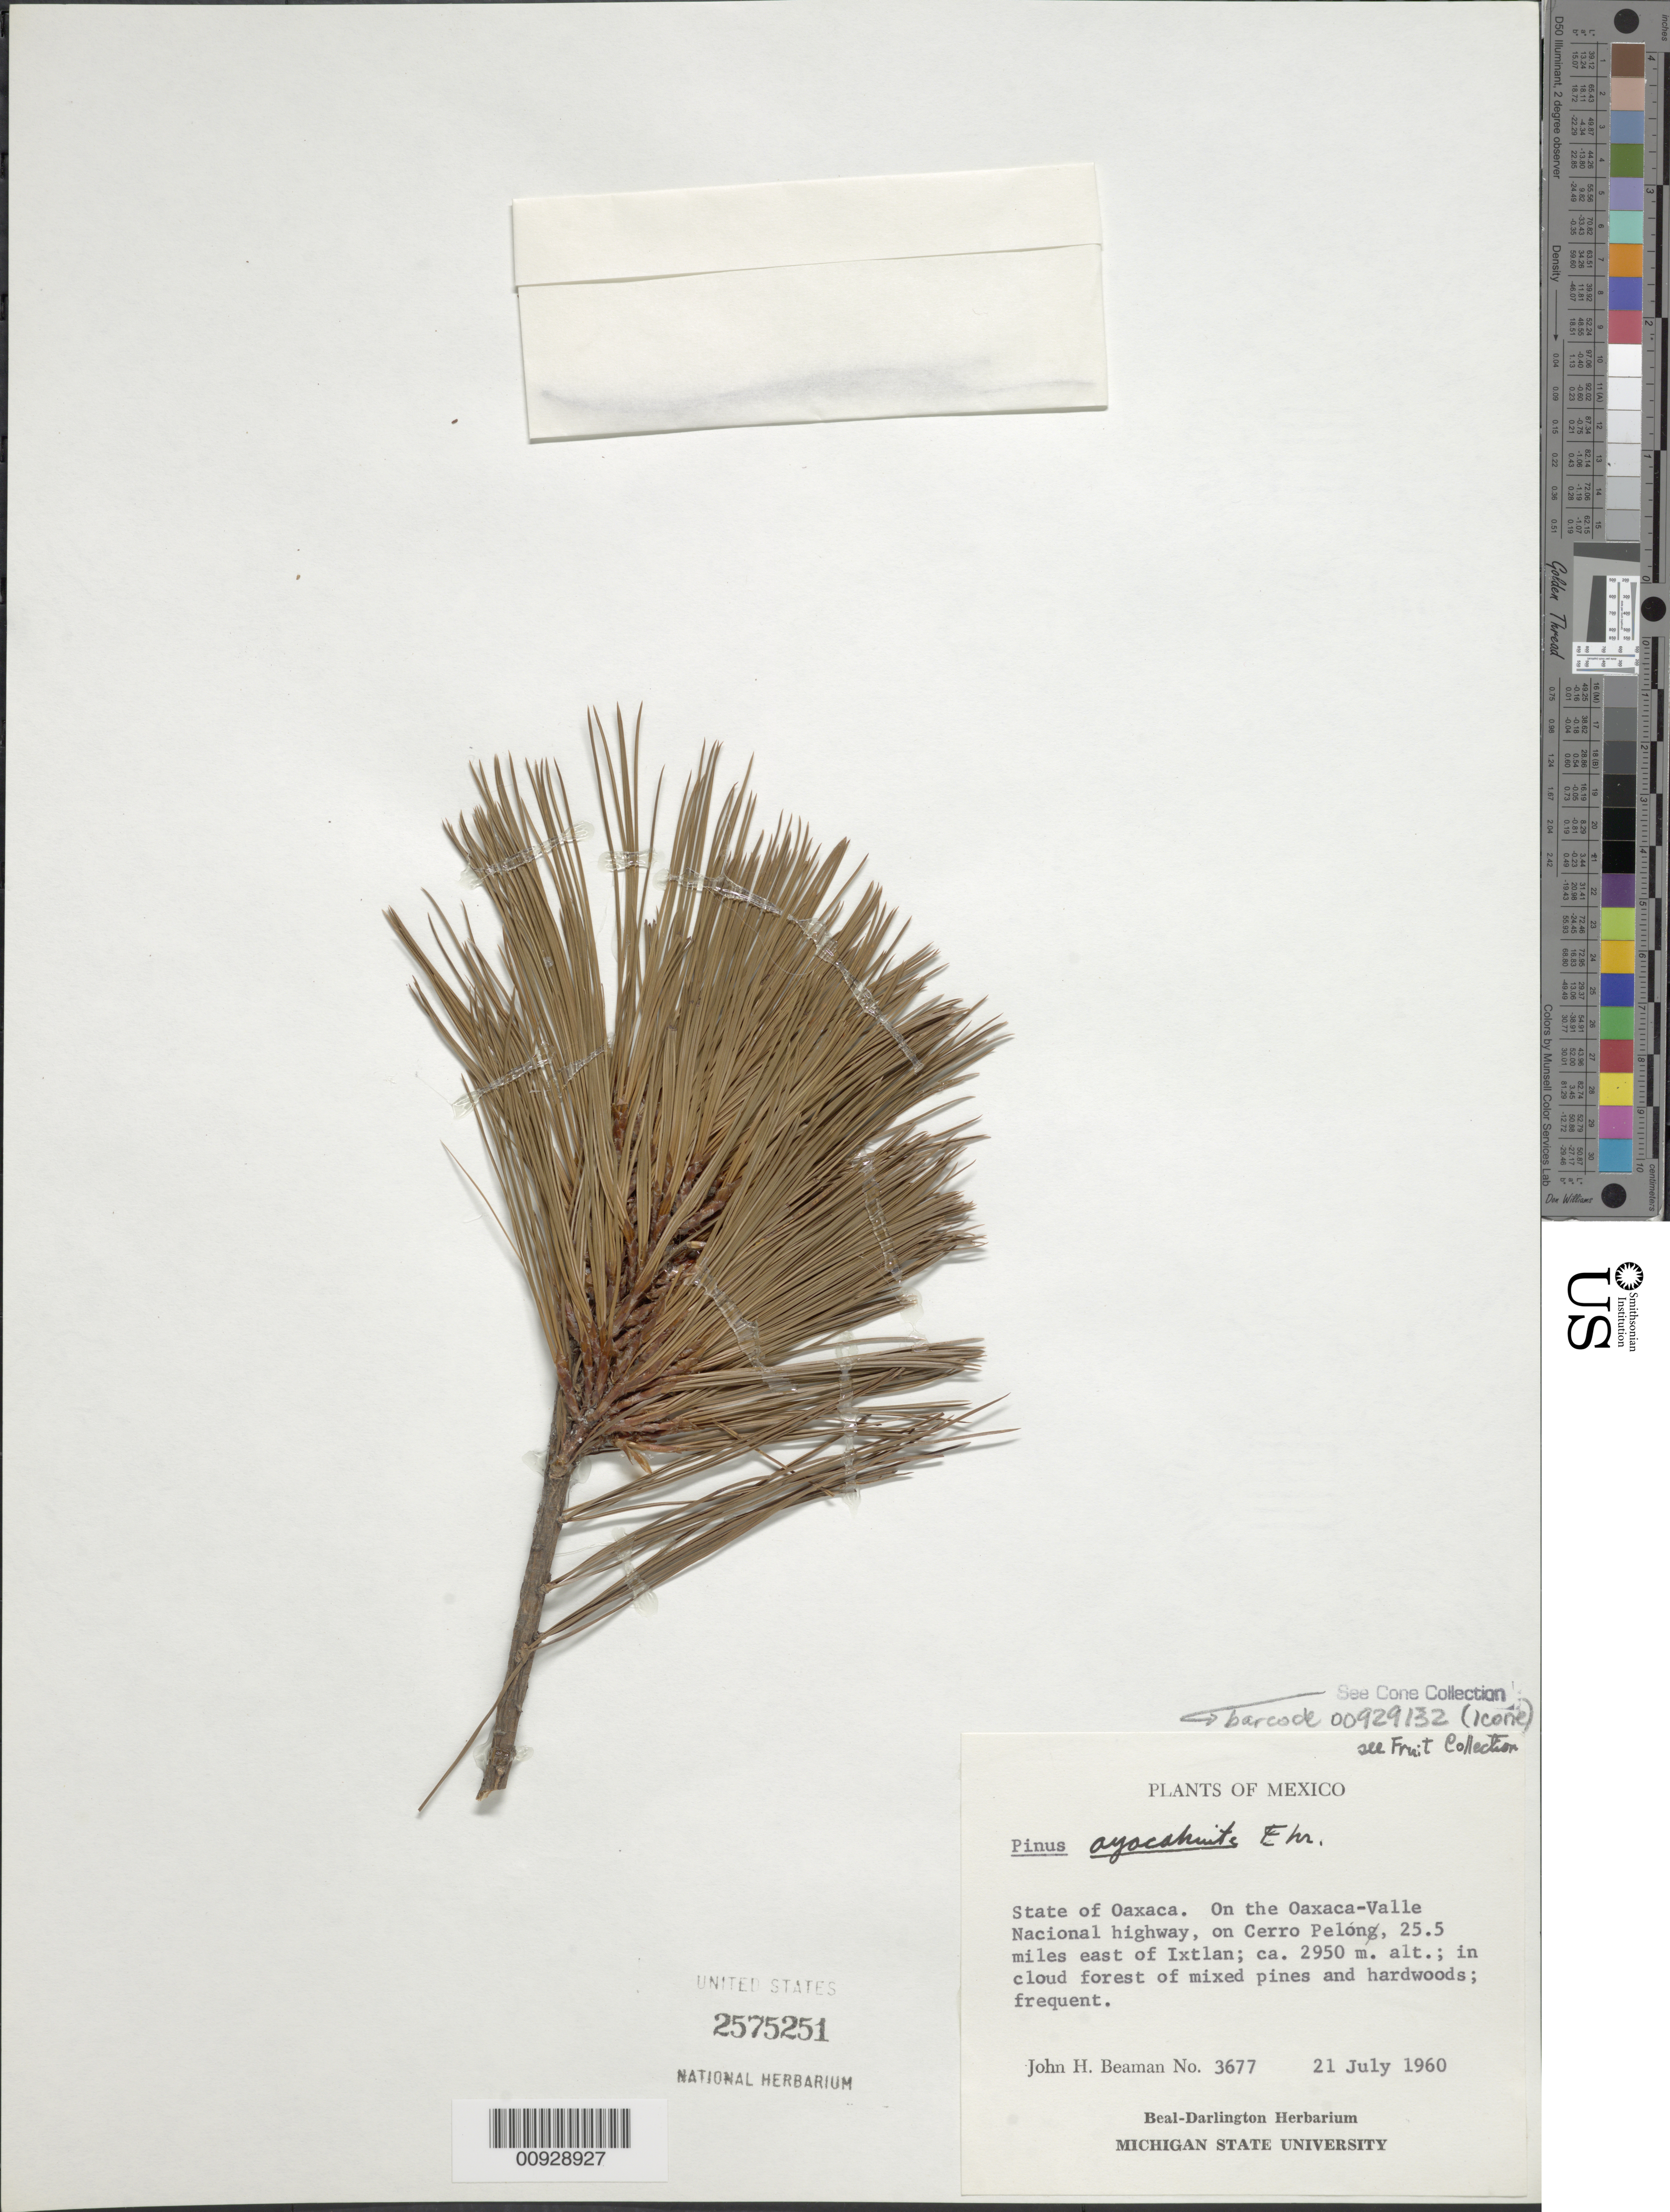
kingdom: Plantae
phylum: Tracheophyta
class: Pinopsida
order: Pinales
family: Pinaceae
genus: Pinus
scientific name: Pinus ayacahuite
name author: Ehrenb. ex Schltdl.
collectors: J. H. Beaman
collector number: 3677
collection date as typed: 21 Jul 1960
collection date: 1960-07-21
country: Mexico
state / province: Oaxaca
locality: On the Oaxaca-Valle Nacional highway, on Cerro Pelón, 25.5 miles east of Ixtlan.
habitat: In cloud forest of mixed pines and hardwoods.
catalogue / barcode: US 2575251